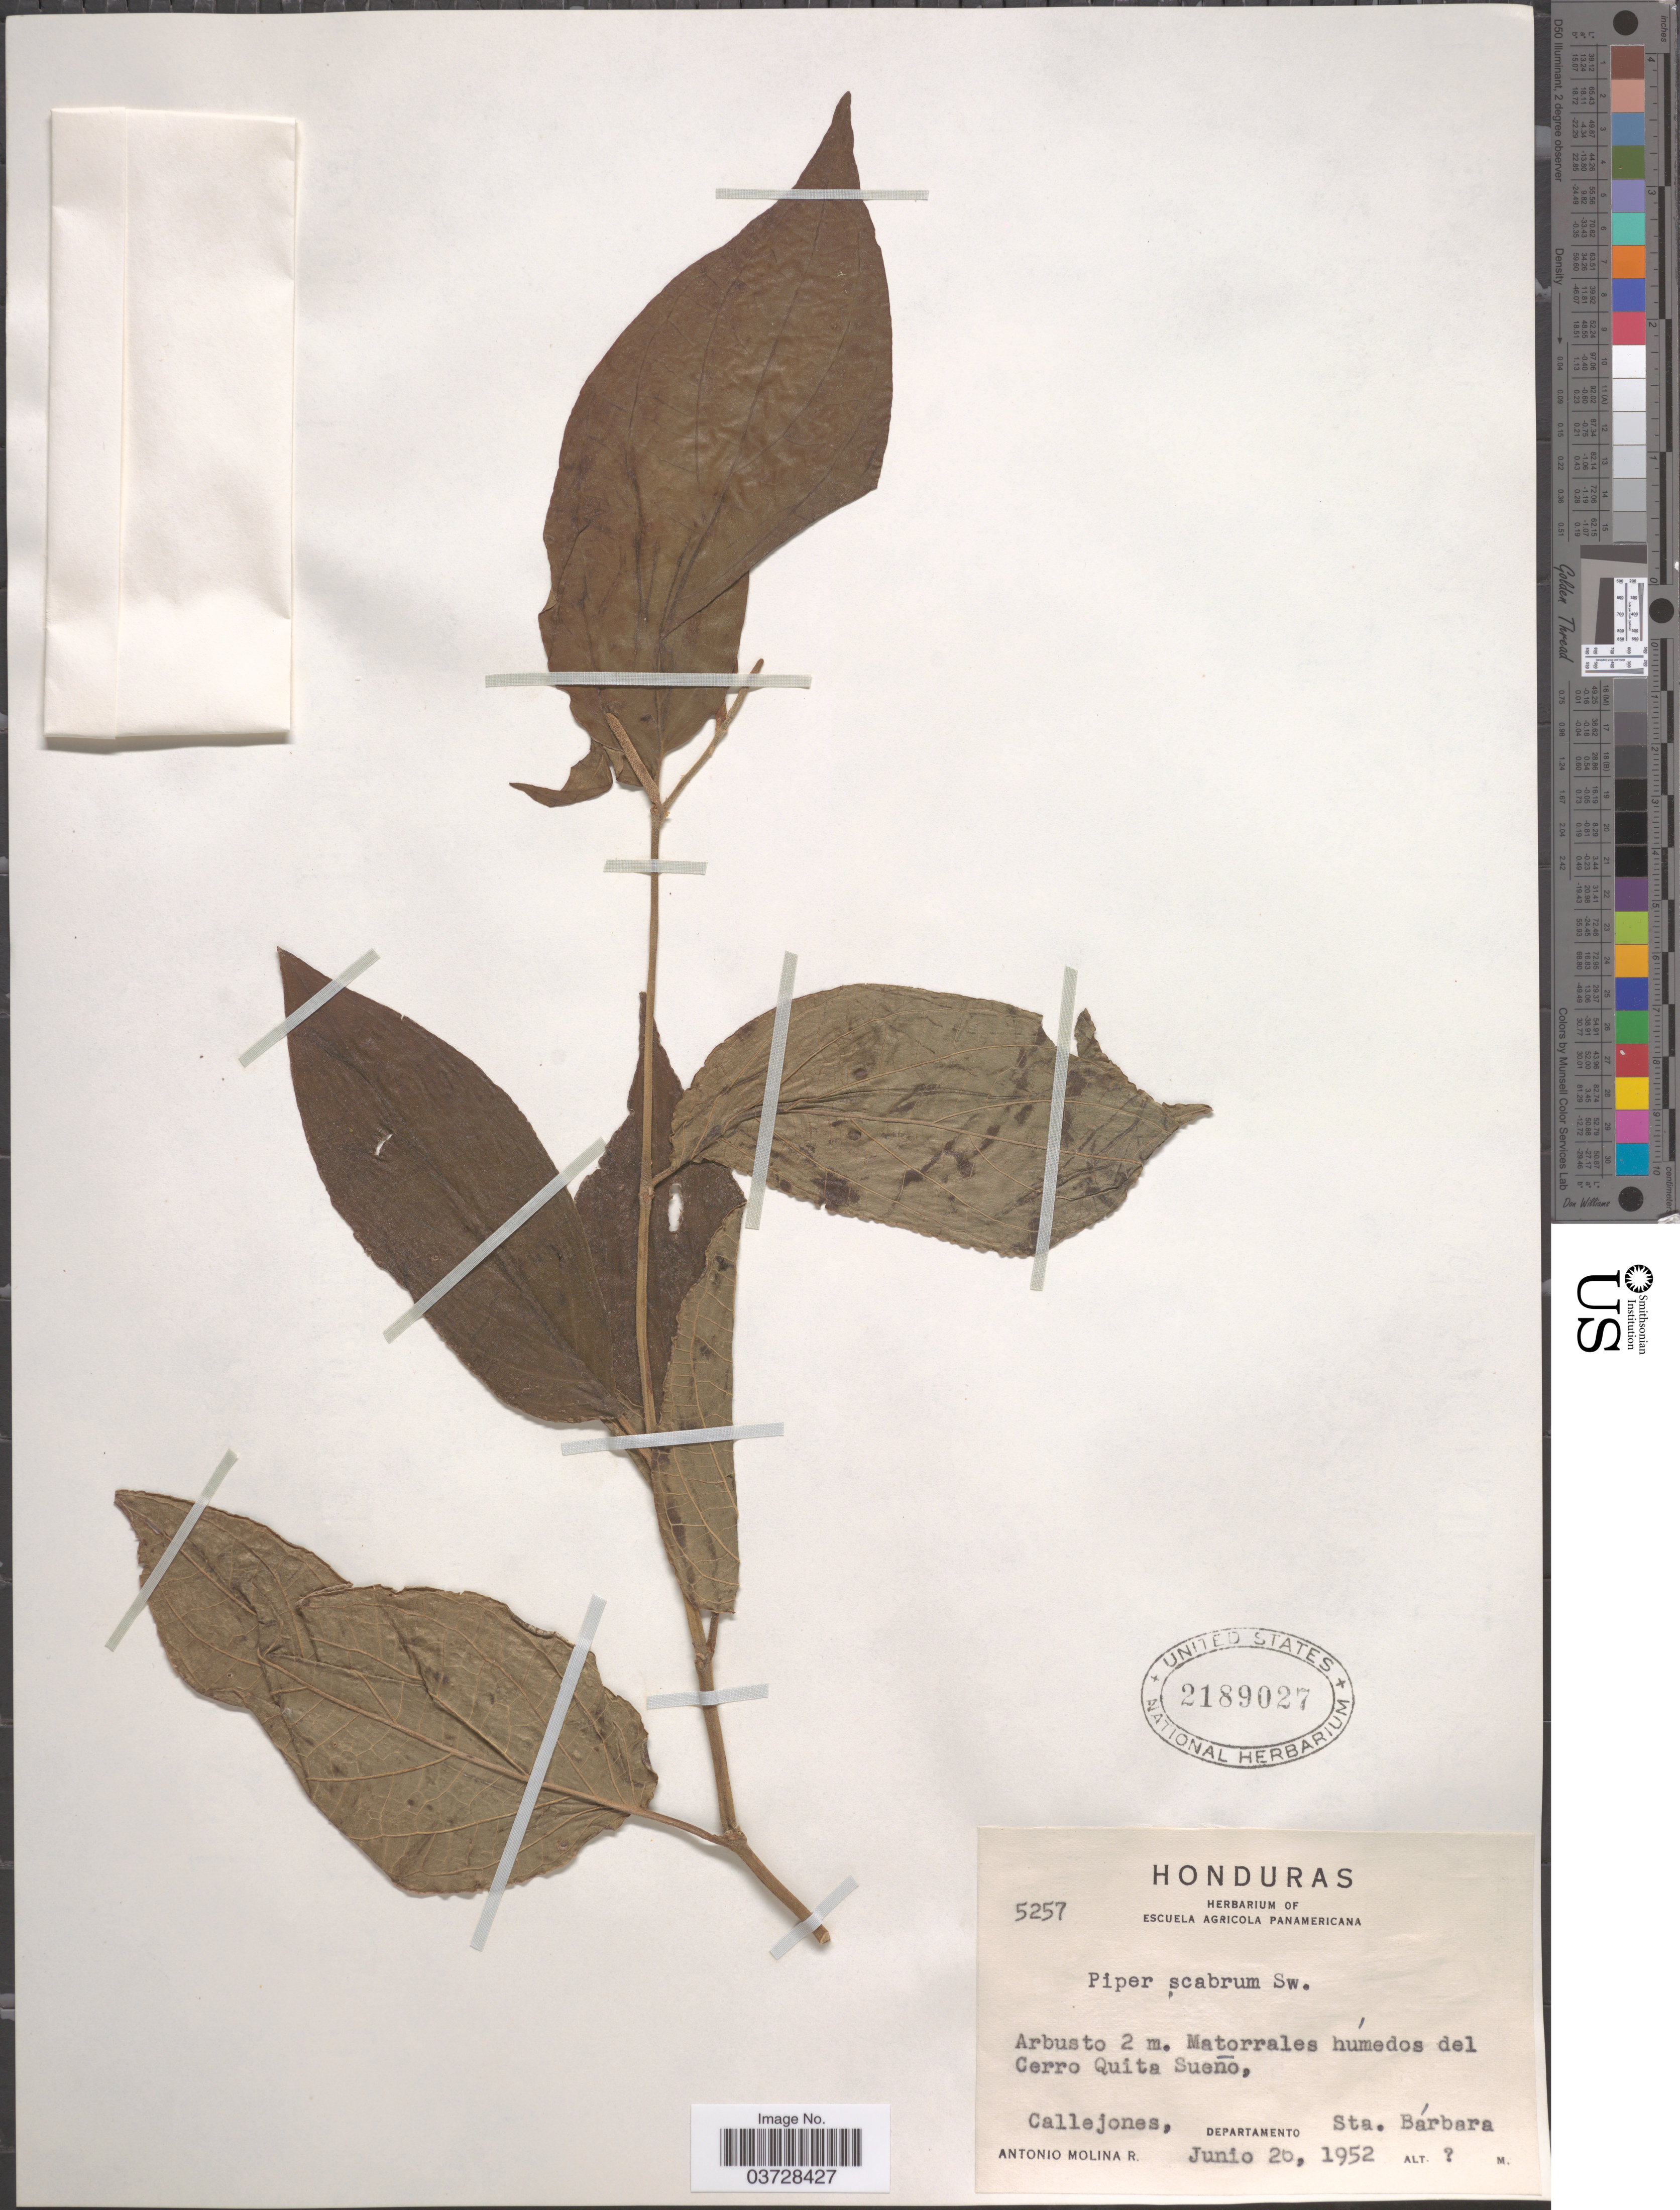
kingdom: Plantae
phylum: Tracheophyta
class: Magnoliopsida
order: Piperales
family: Piperaceae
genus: Piper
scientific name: Piper scabrum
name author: Sw.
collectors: A. Molina R.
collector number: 5257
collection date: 1952-06-26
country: Honduras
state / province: Santa Barbara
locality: Matorrales humedos del Cerro Quita Sueño. Callejones, Departamento Sta. Bárbara.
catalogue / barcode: US 2189027